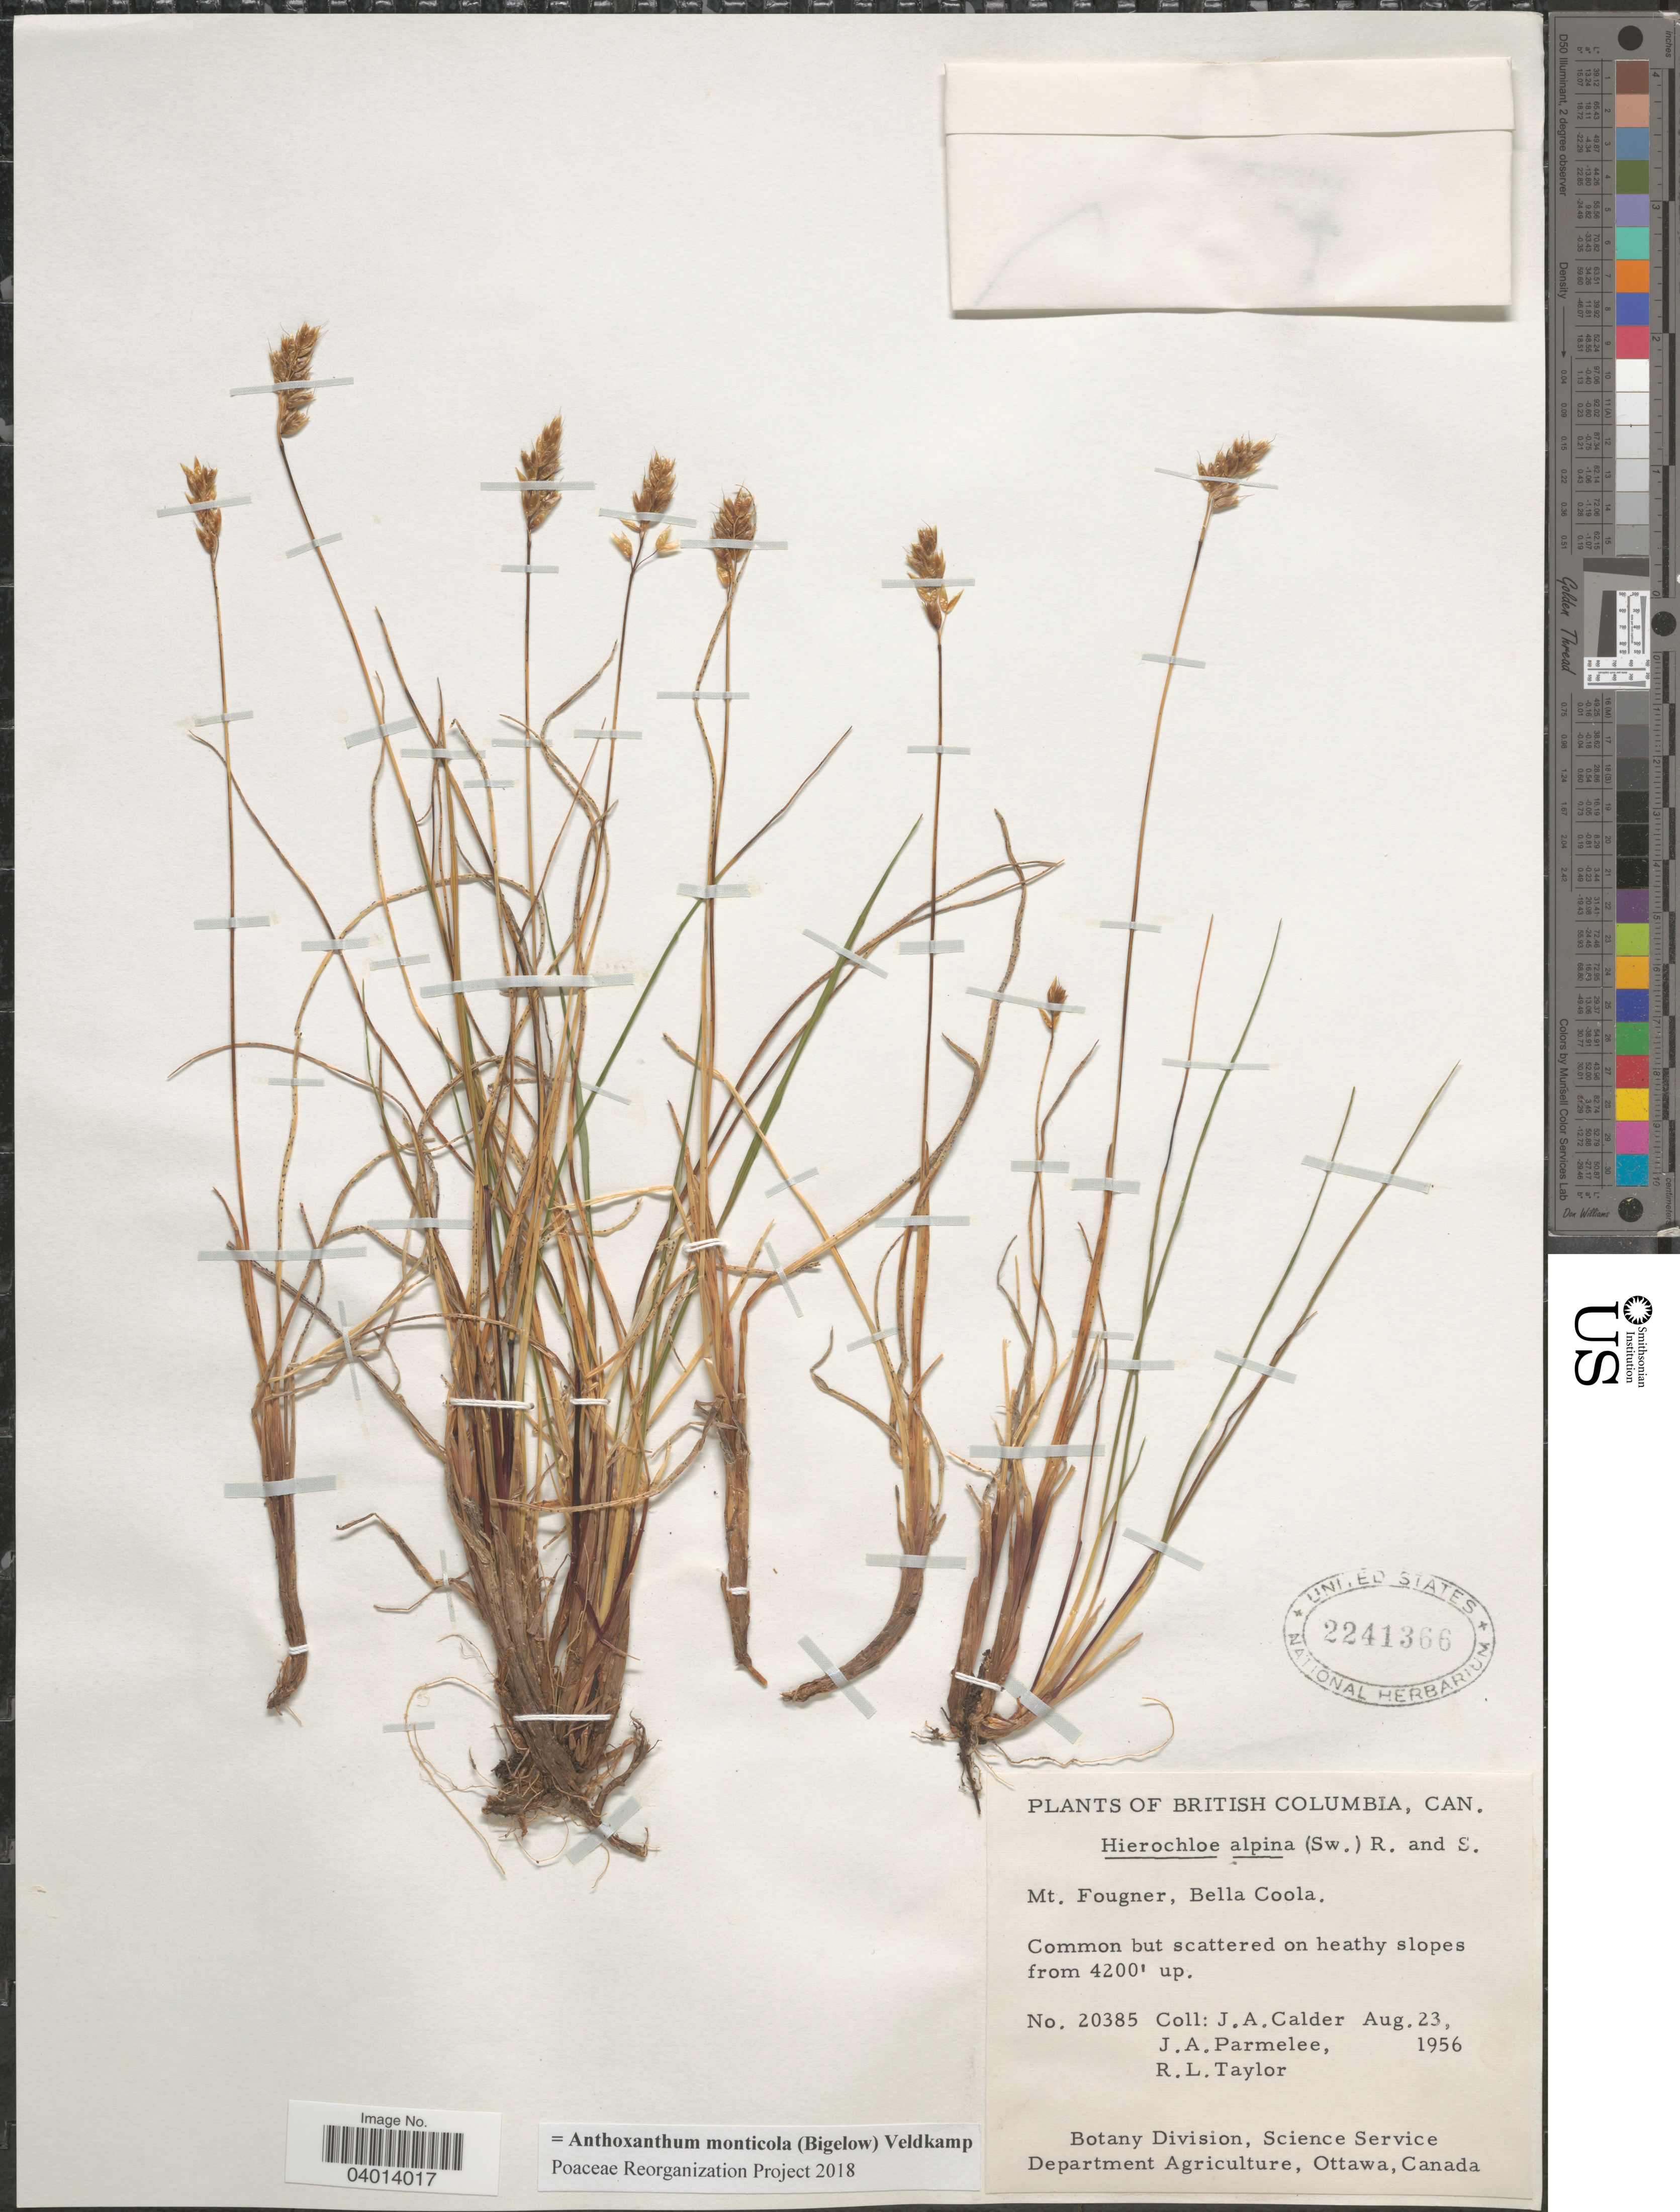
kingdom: Plantae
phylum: Tracheophyta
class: Liliopsida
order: Poales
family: Poaceae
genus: Anthoxanthum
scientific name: Anthoxanthum monticola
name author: (Bigelow) Veldkamp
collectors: J. A. Calder, J. A. Parmelee & R. Taylor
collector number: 20385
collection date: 1956-08-23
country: Canada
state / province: British Columbia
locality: Mt. Fougner, Bella Coola.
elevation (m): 1280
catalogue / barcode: US 2241366